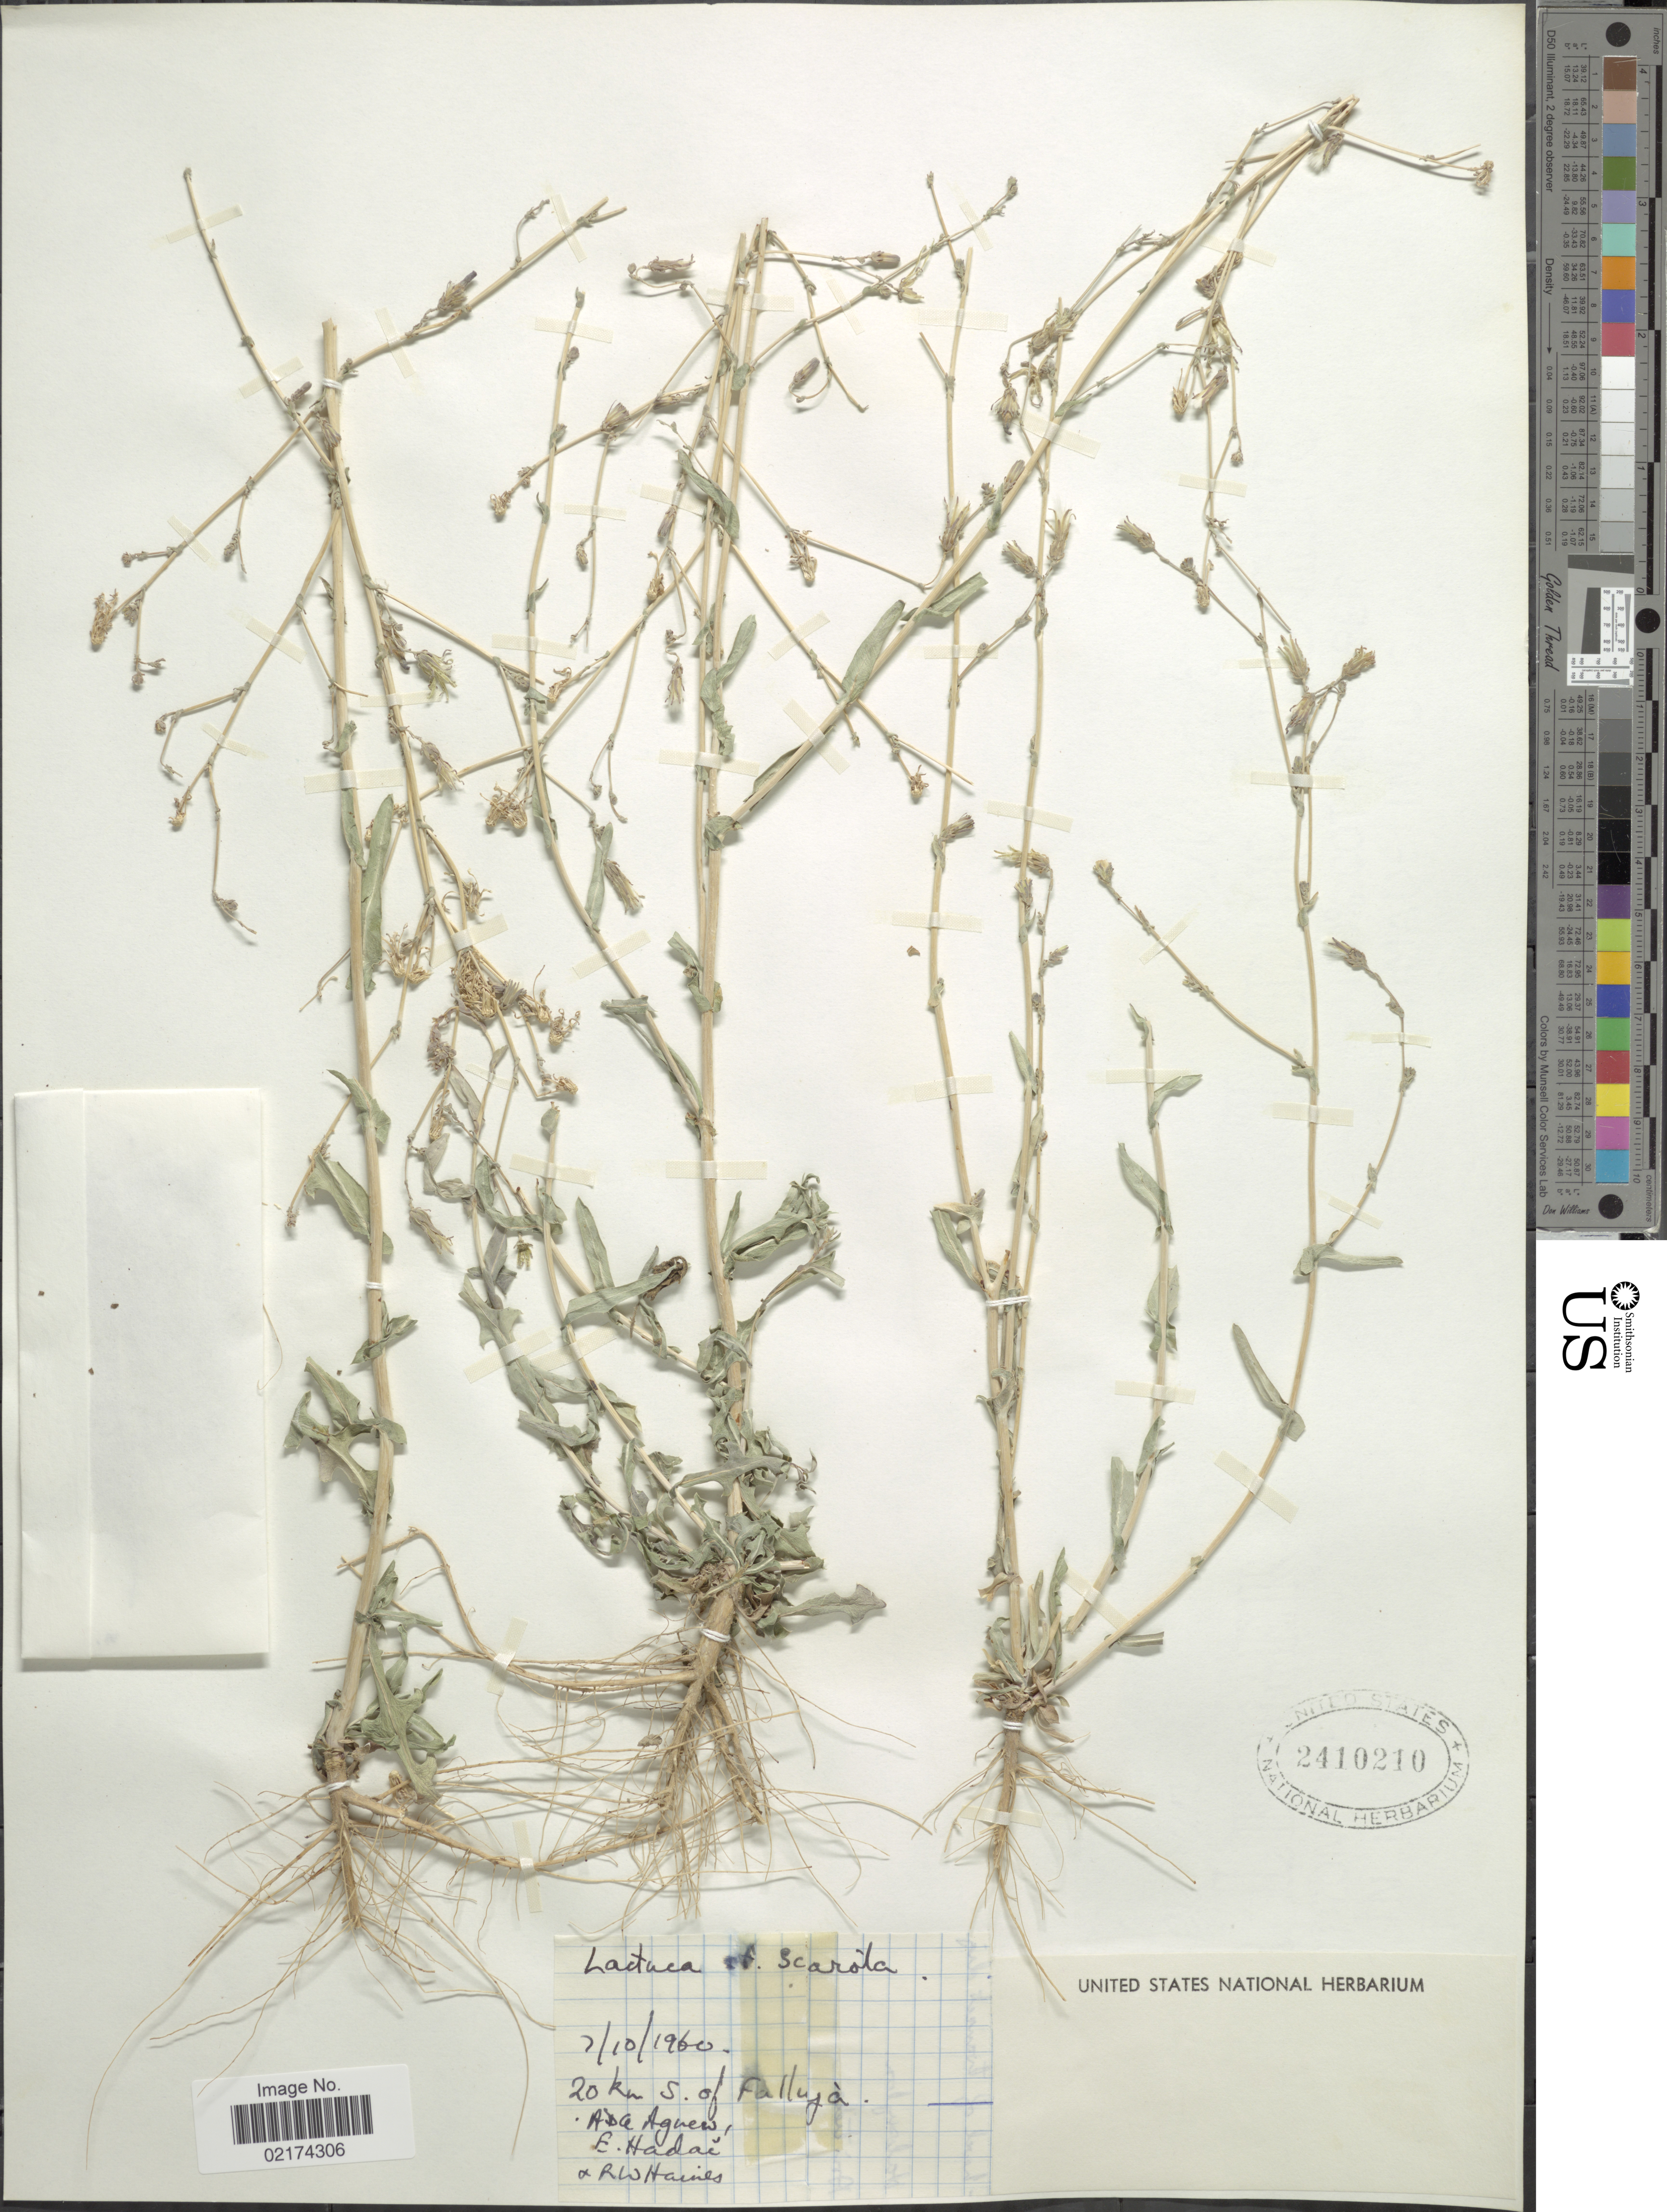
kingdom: Plantae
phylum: Tracheophyta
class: Magnoliopsida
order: Asterales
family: Asteraceae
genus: Lactuca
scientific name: Lactuca serriola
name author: L.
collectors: A. D. Agnew, E. Hadai & R. W. Haines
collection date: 1960-10-07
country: Iraq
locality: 20 km S. of Falluja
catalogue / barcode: US 2410210